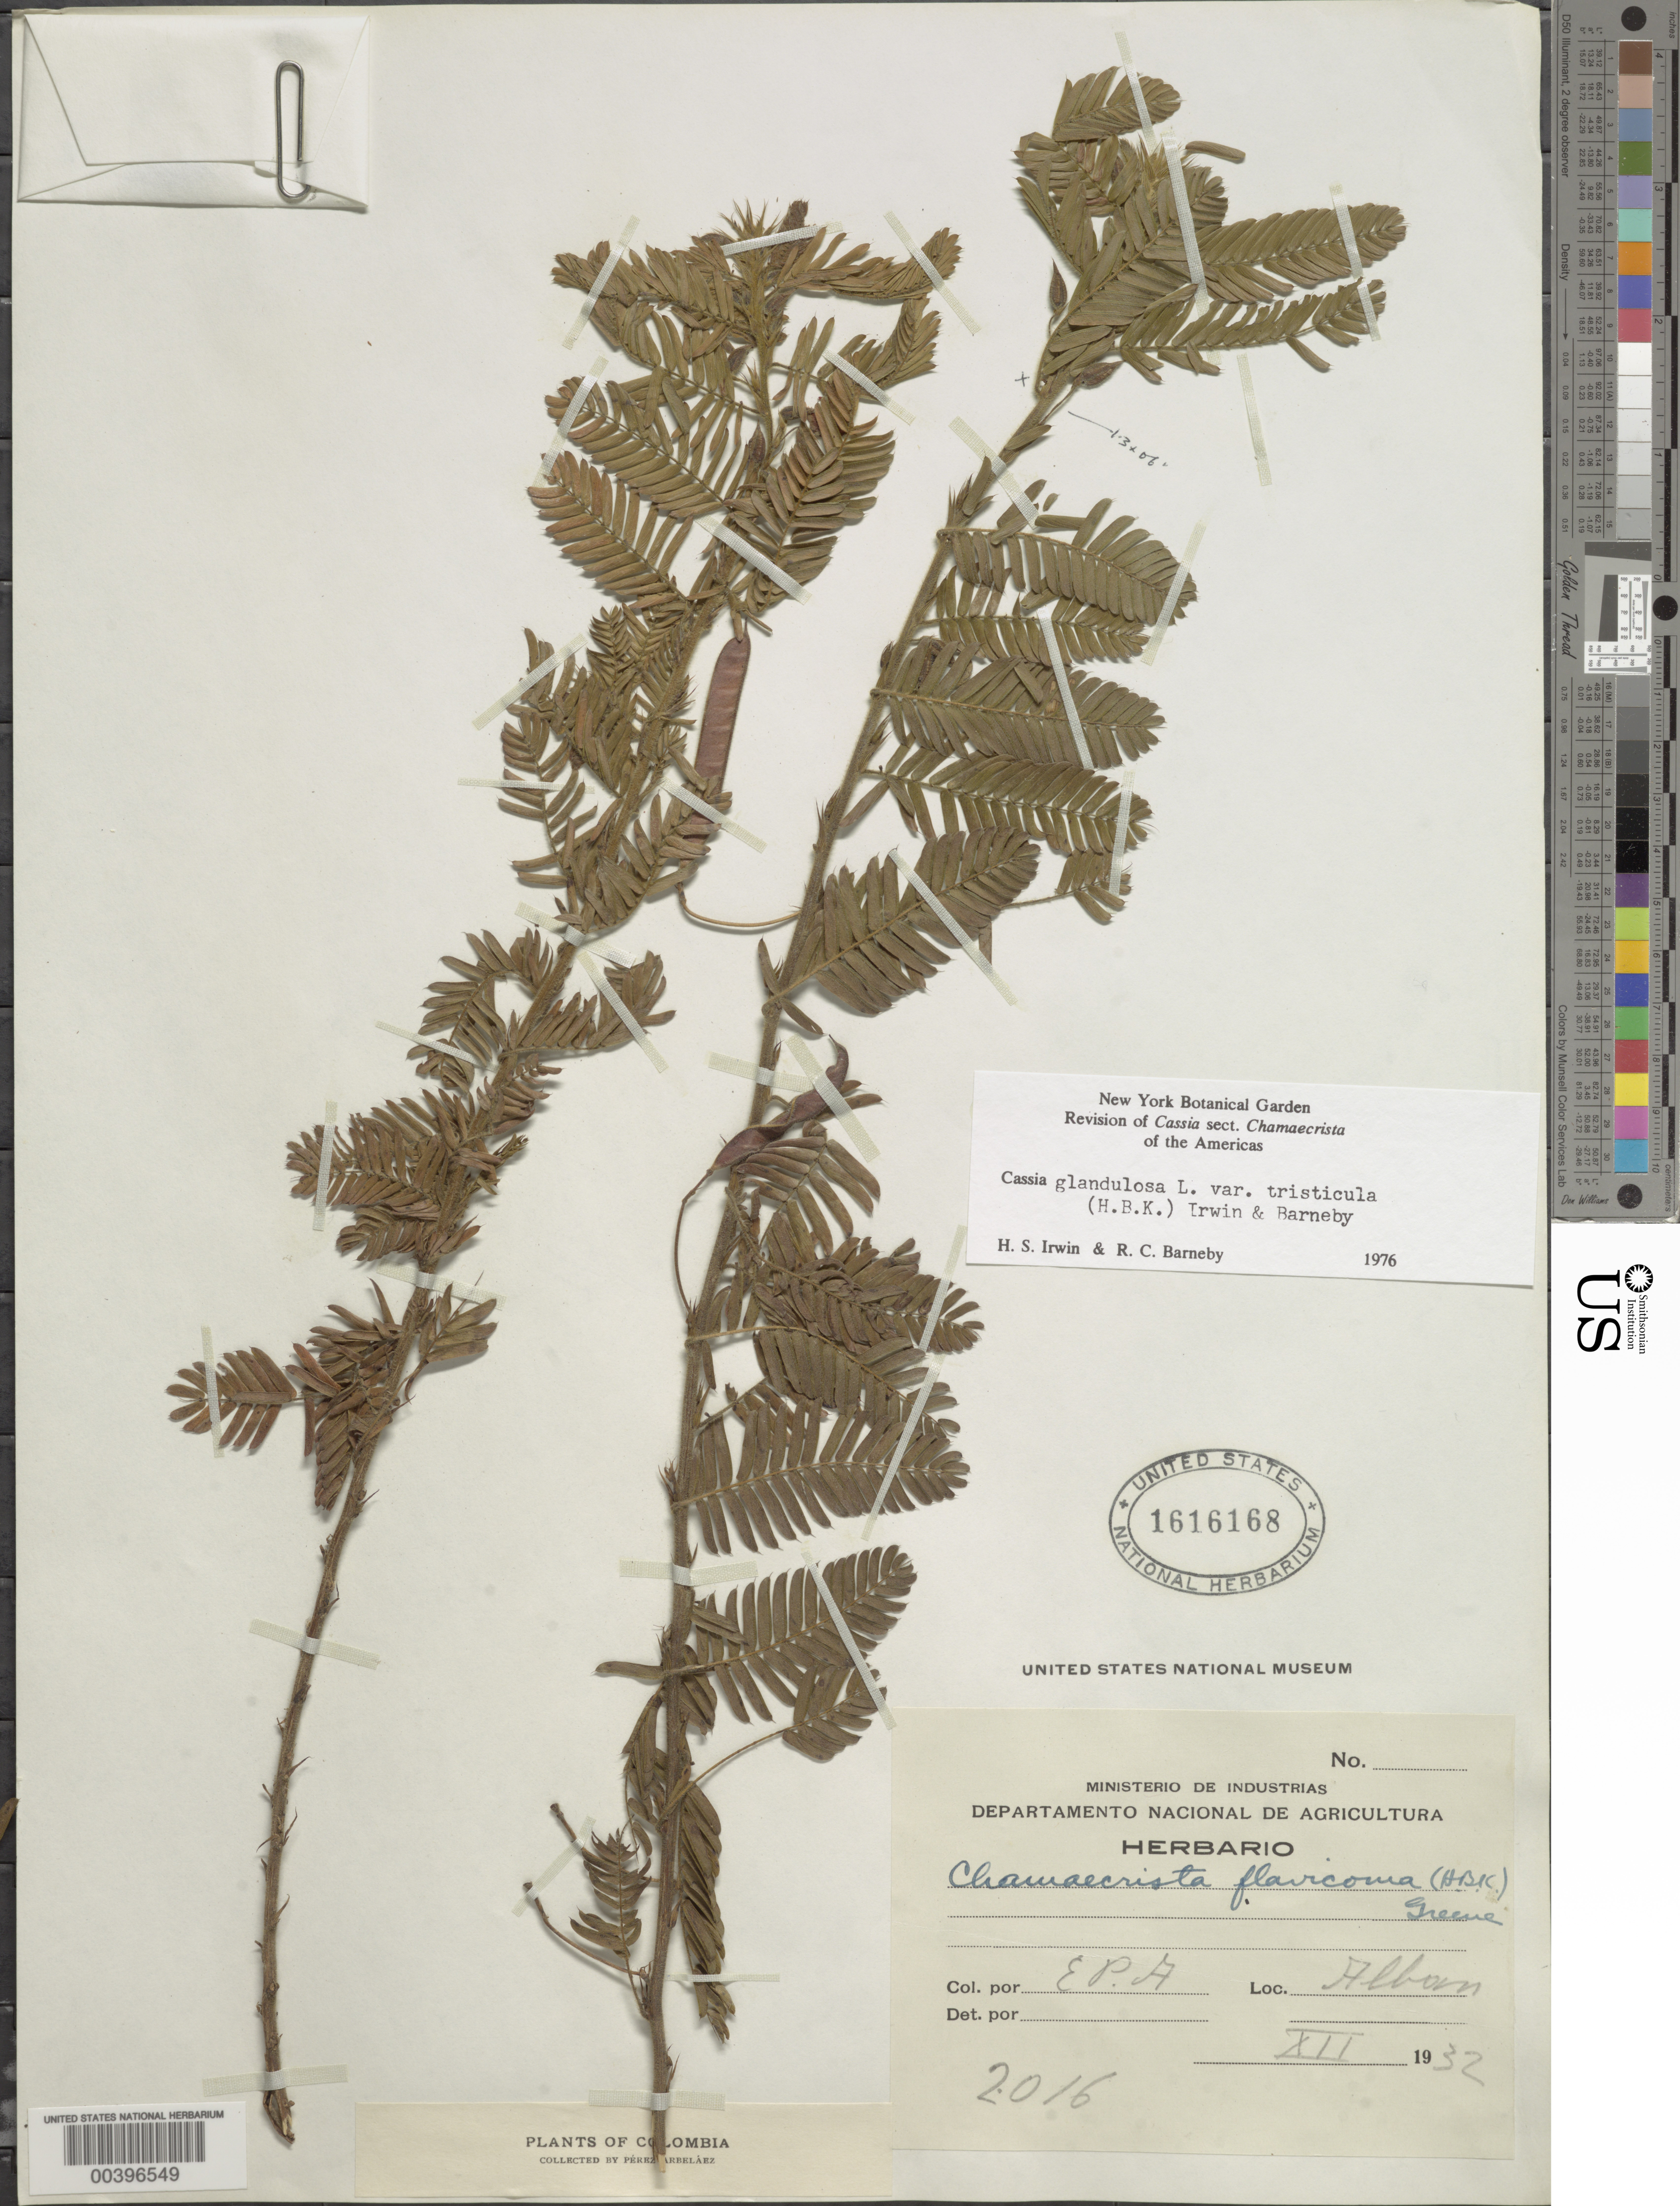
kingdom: Plantae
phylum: Tracheophyta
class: Magnoliopsida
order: Fabales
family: Fabaceae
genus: Chamaecrista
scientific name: Chamaecrista glandulosa var. tristicula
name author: (Kunth) H.S. Irwin & Barneby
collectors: E. Pérez Arbeláez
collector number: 2016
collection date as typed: Dec 1932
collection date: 1932-12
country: Colombia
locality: Alban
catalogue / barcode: US 1616168